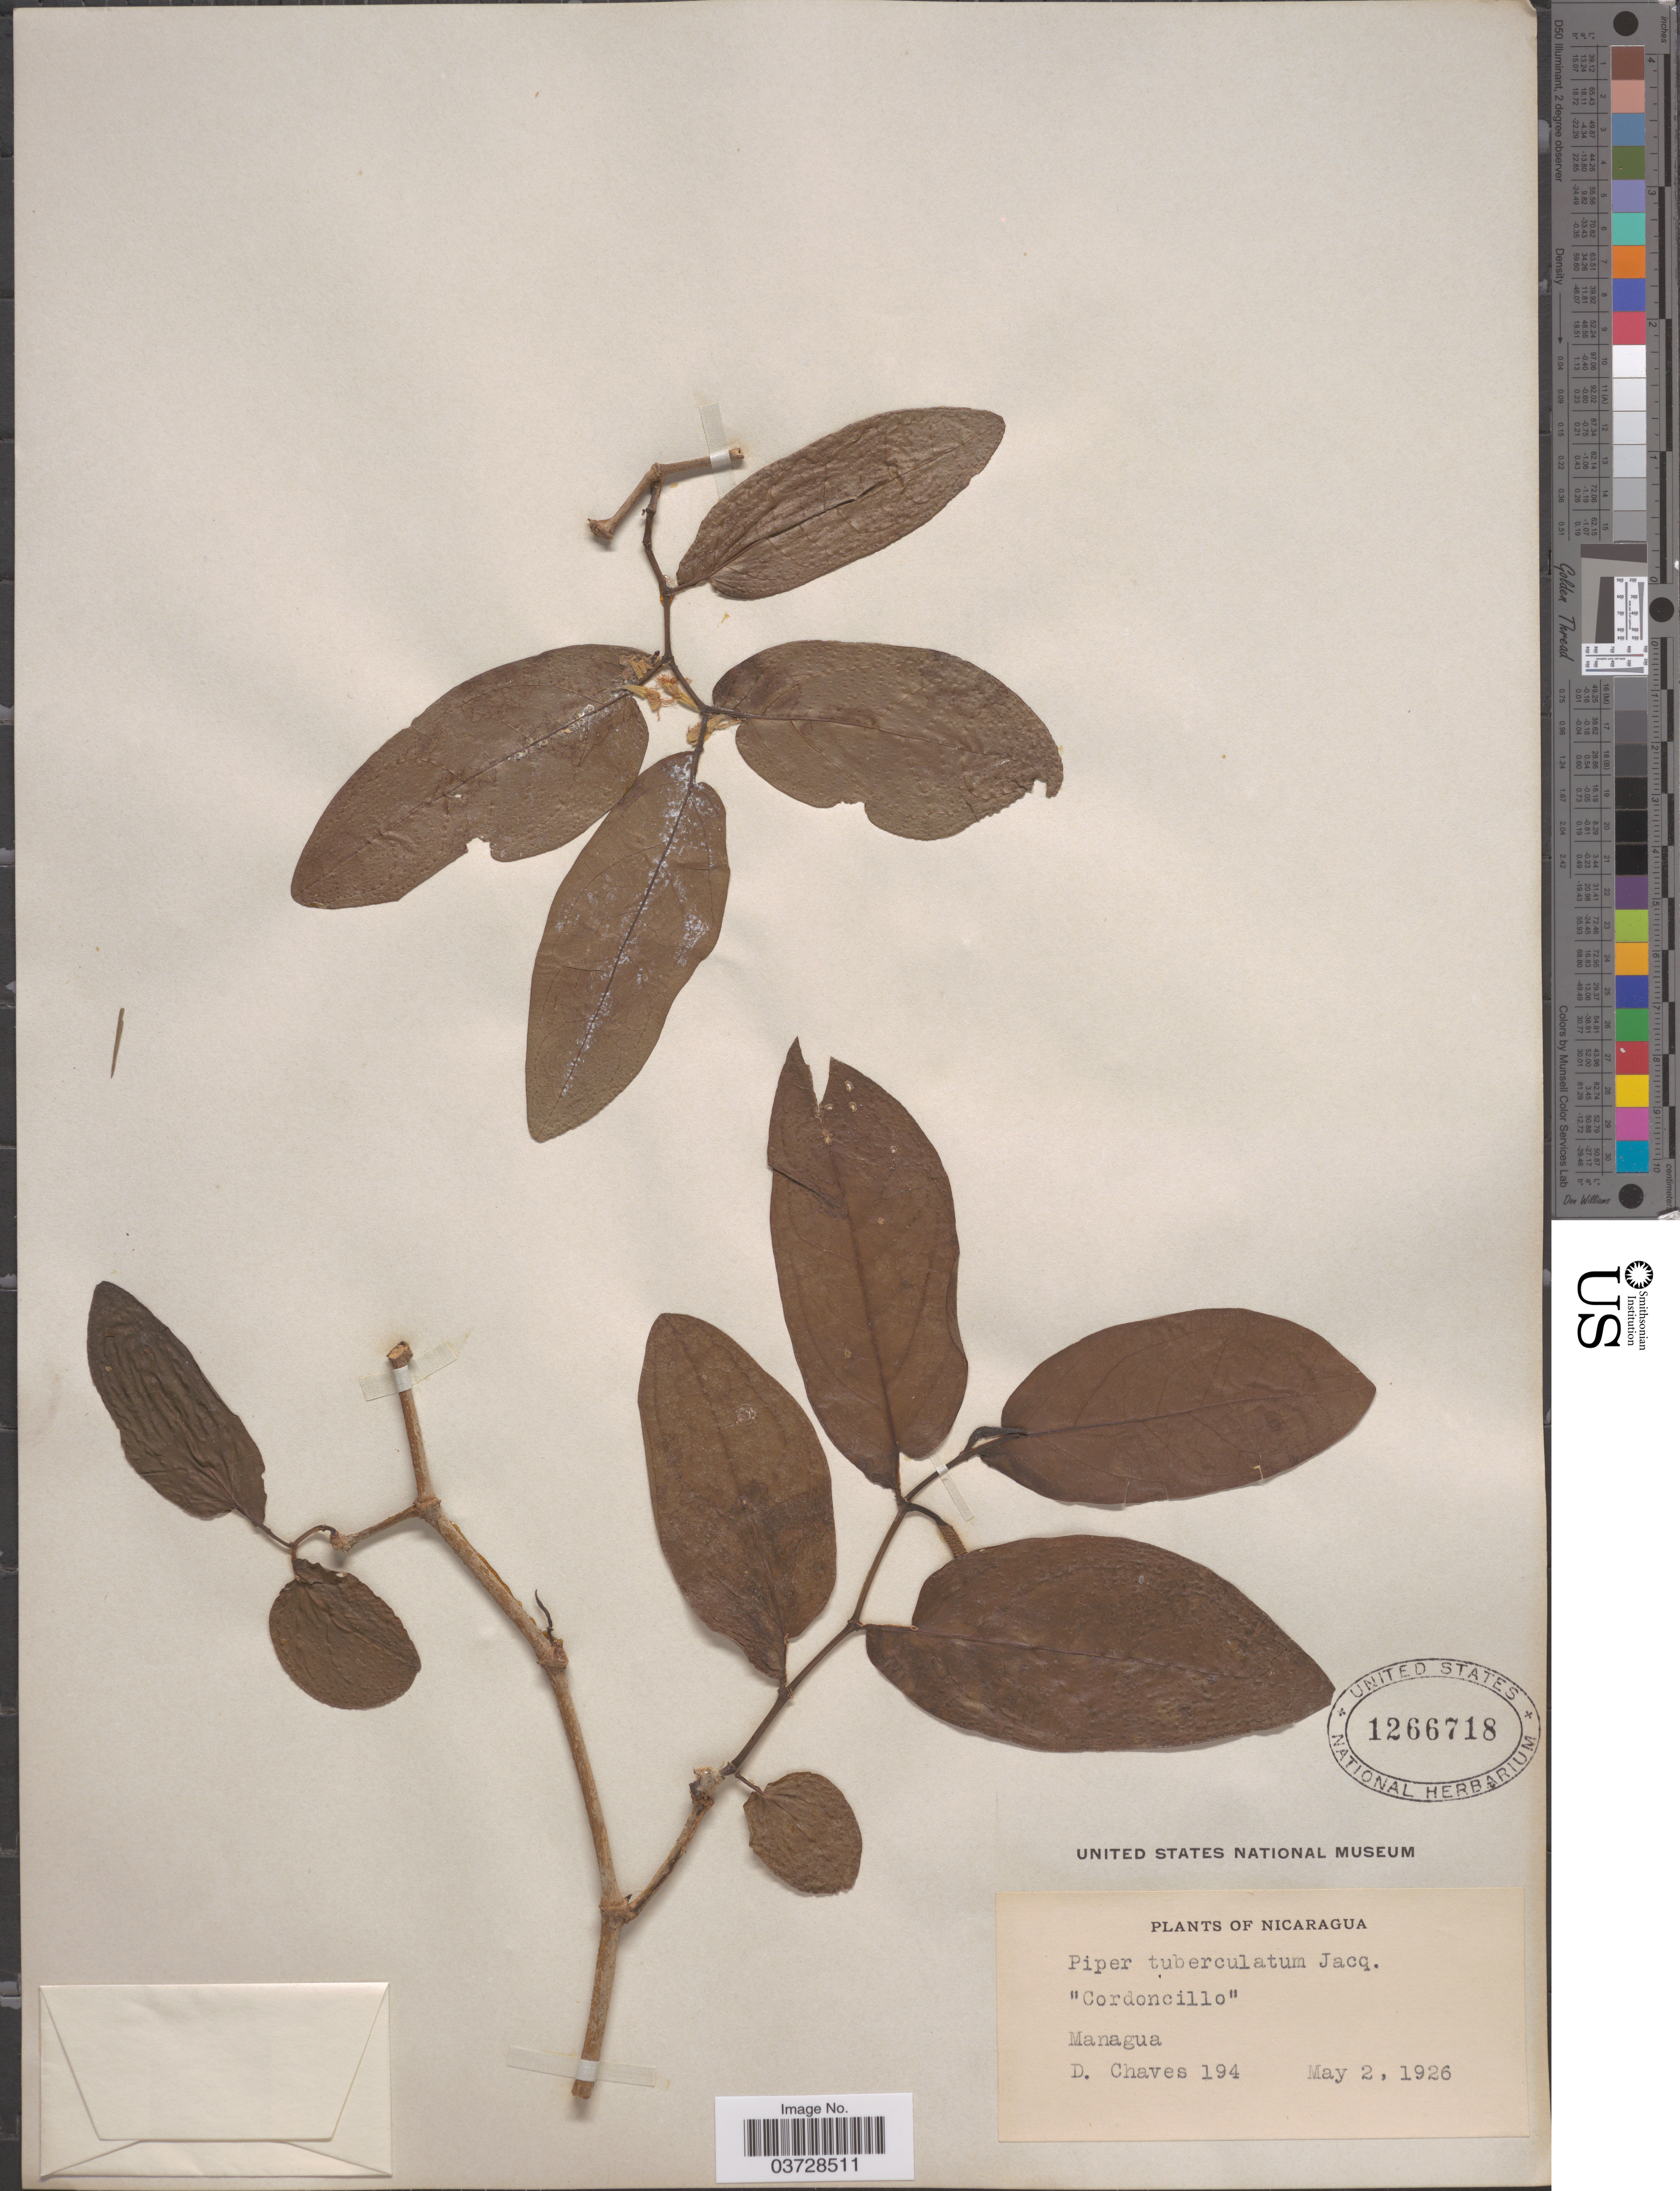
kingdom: Plantae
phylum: Tracheophyta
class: Magnoliopsida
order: Piperales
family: Piperaceae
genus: Piper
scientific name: Piper tuberculatum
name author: Jacq.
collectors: D. Chaves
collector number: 194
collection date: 1926-05-02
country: Nicaragua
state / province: Managua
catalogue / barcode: US 1266718